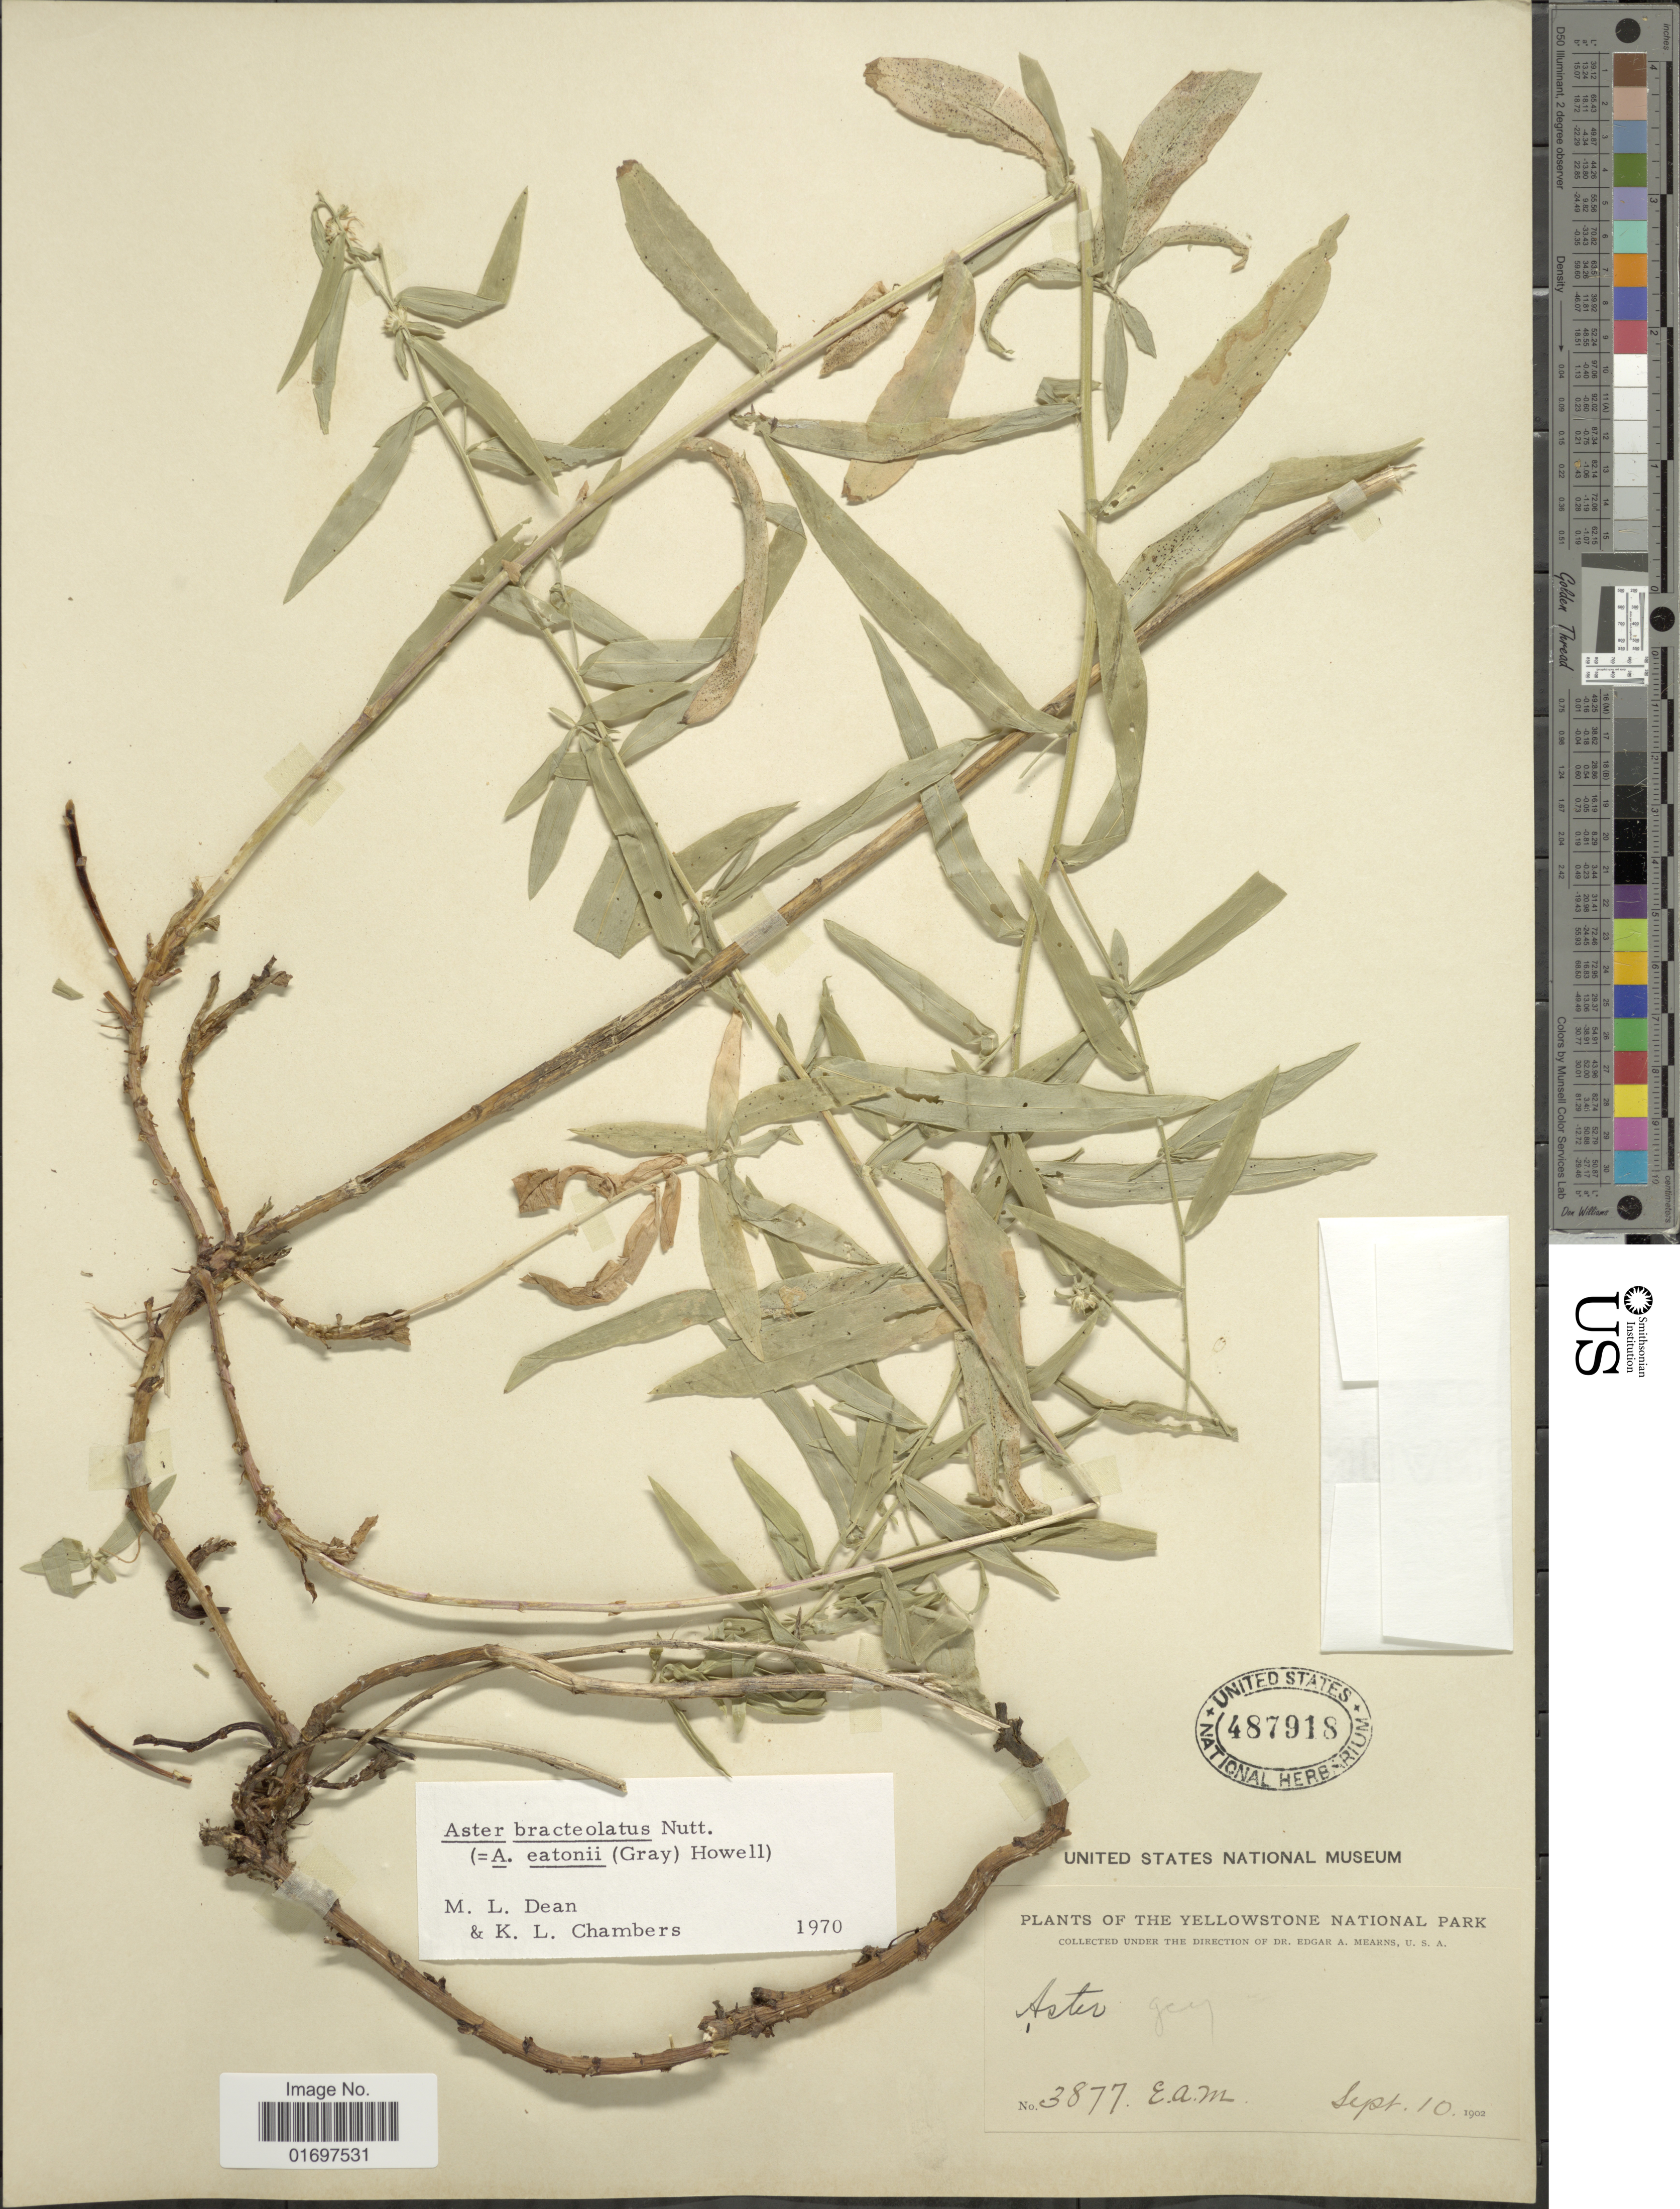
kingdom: Plantae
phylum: Tracheophyta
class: Magnoliopsida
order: Asterales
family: Asteraceae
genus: Symphyotrichum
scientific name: Symphyotrichum bracteolatum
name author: (Nutt.) G.L. Nesom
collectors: E. A. Mearns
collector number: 3877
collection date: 1902-09-10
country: United States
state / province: Wyoming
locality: Yellowstone National Park.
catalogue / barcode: US 487918